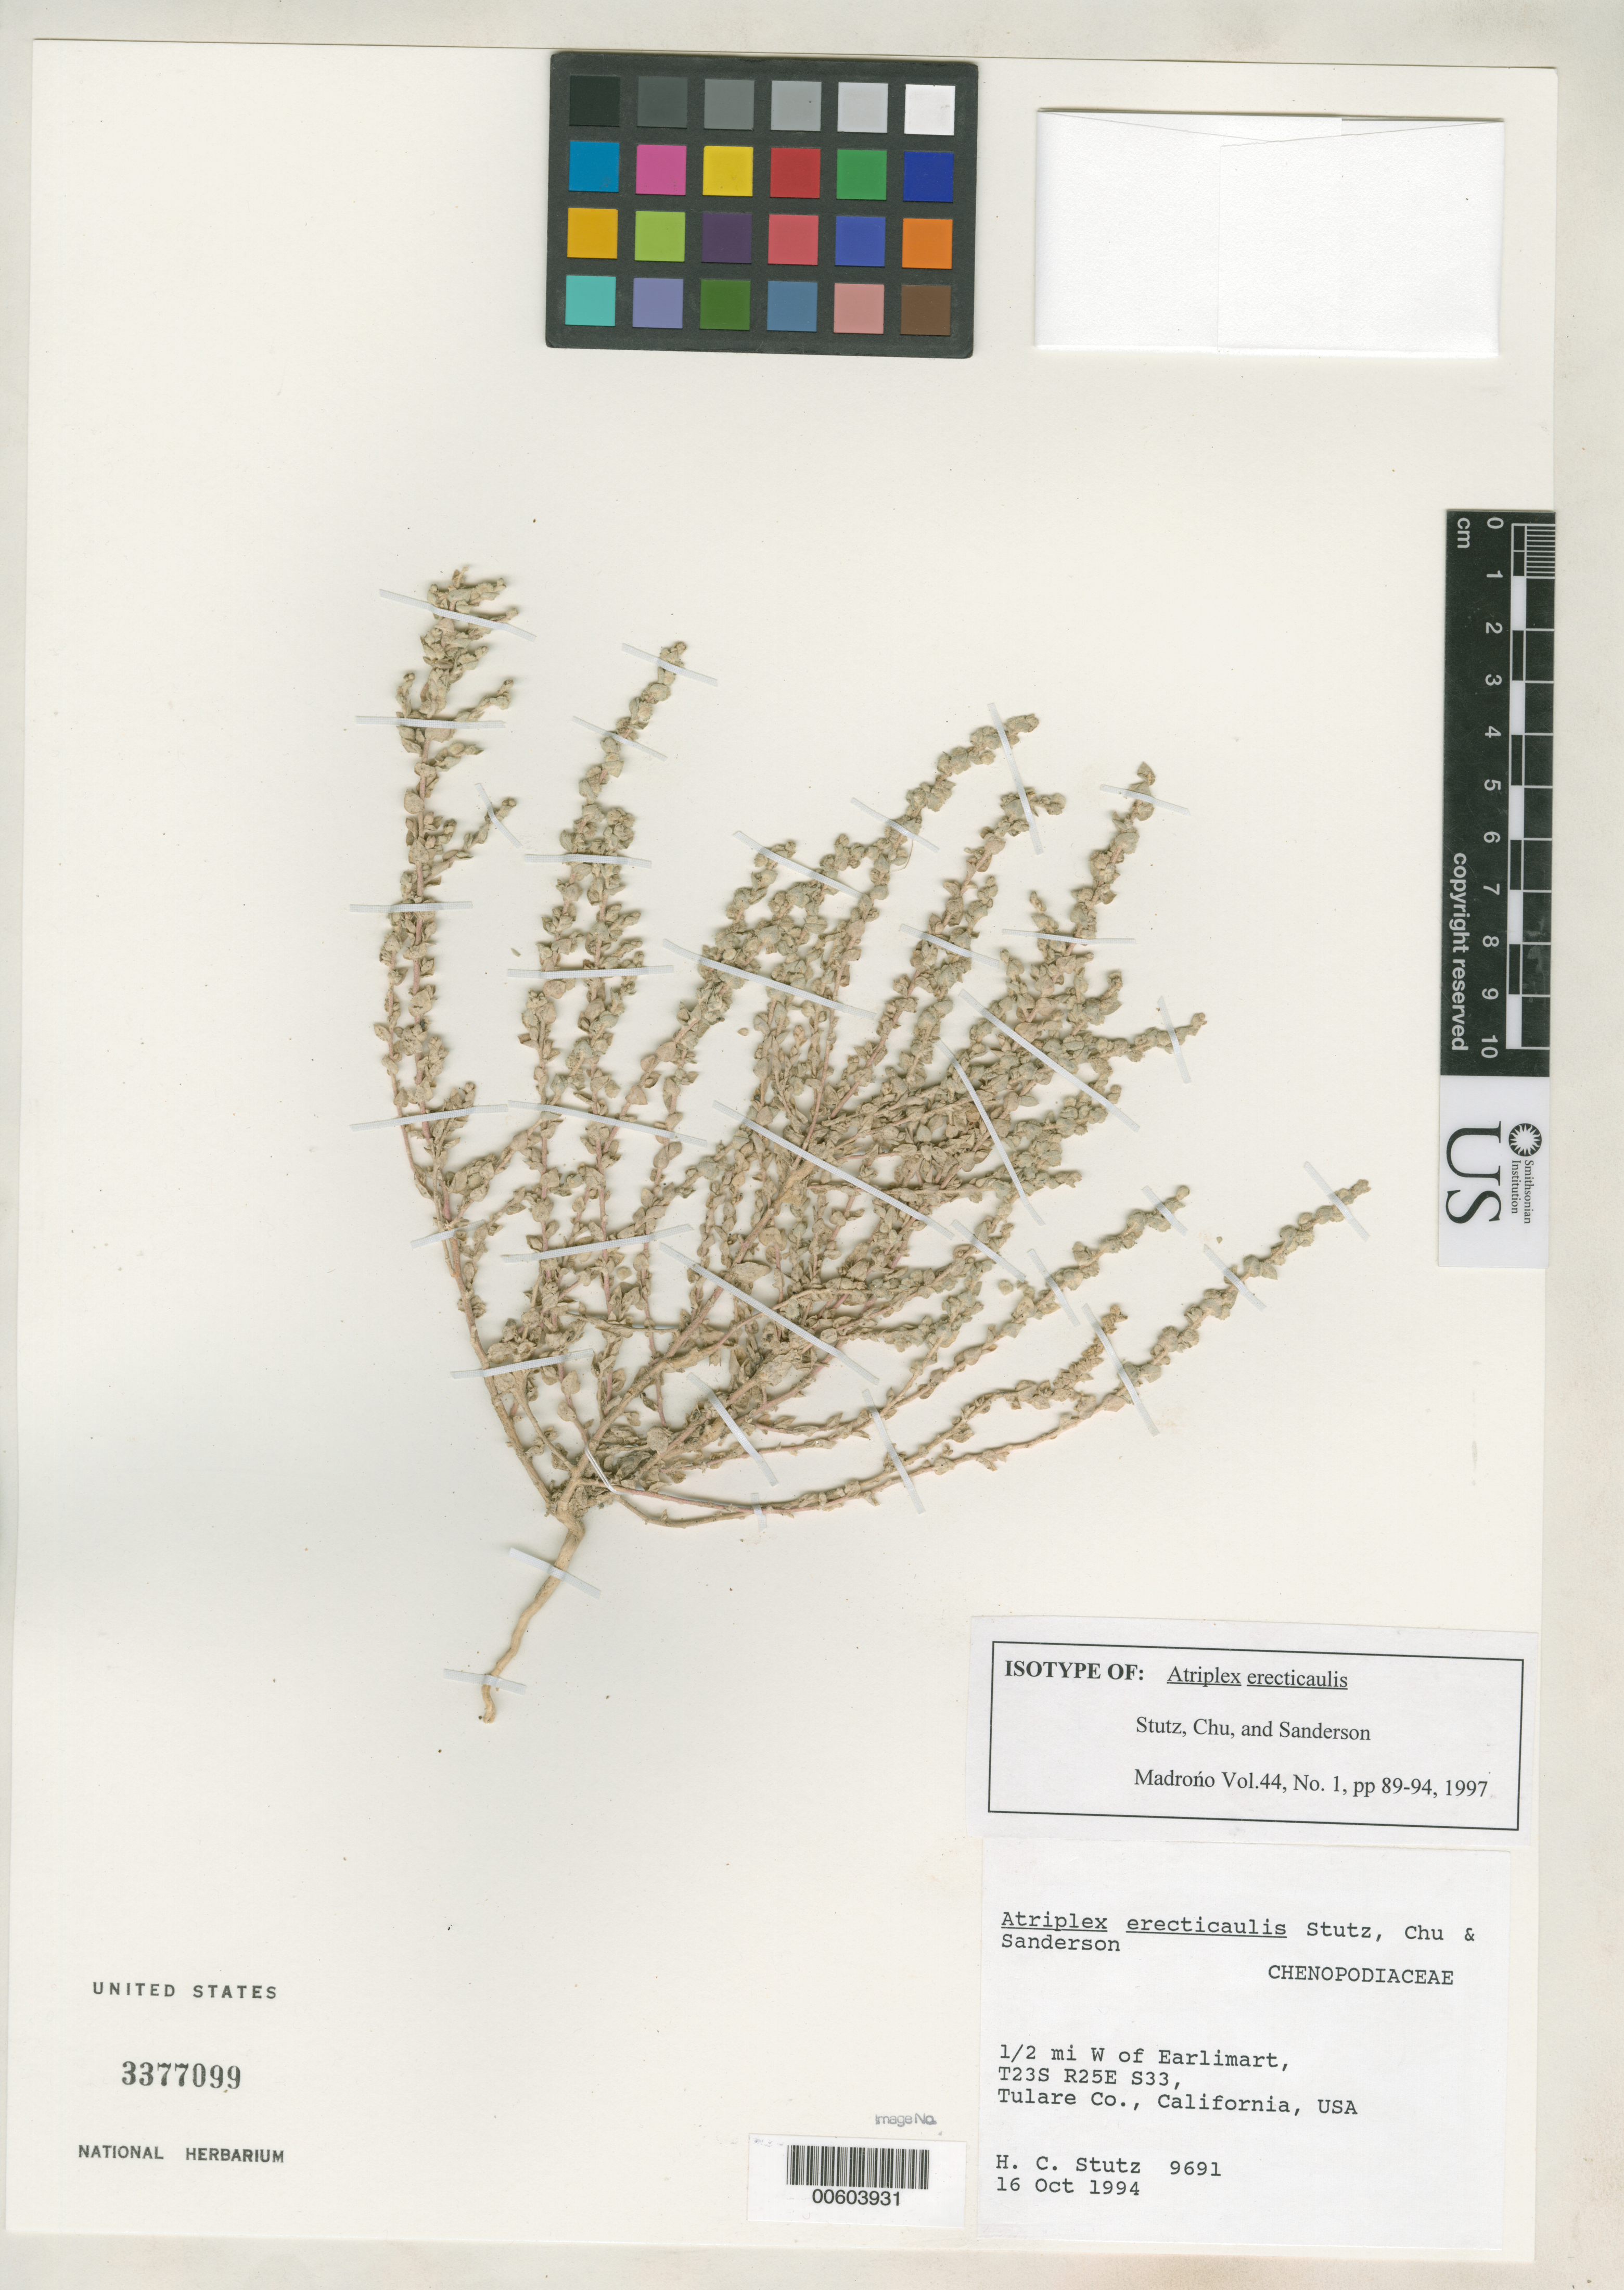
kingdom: Plantae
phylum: Tracheophyta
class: Magnoliopsida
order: Caryophyllales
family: Amaranthaceae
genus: Atriplex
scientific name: Atriplex erecticaulis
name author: Stutz et al.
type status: Isotype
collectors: H. C. Stutz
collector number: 9691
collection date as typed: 16 Oct 1994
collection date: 1994-10-16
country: United States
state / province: California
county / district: Tulare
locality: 1/2 mi W of Earlimart.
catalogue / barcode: US 3377099